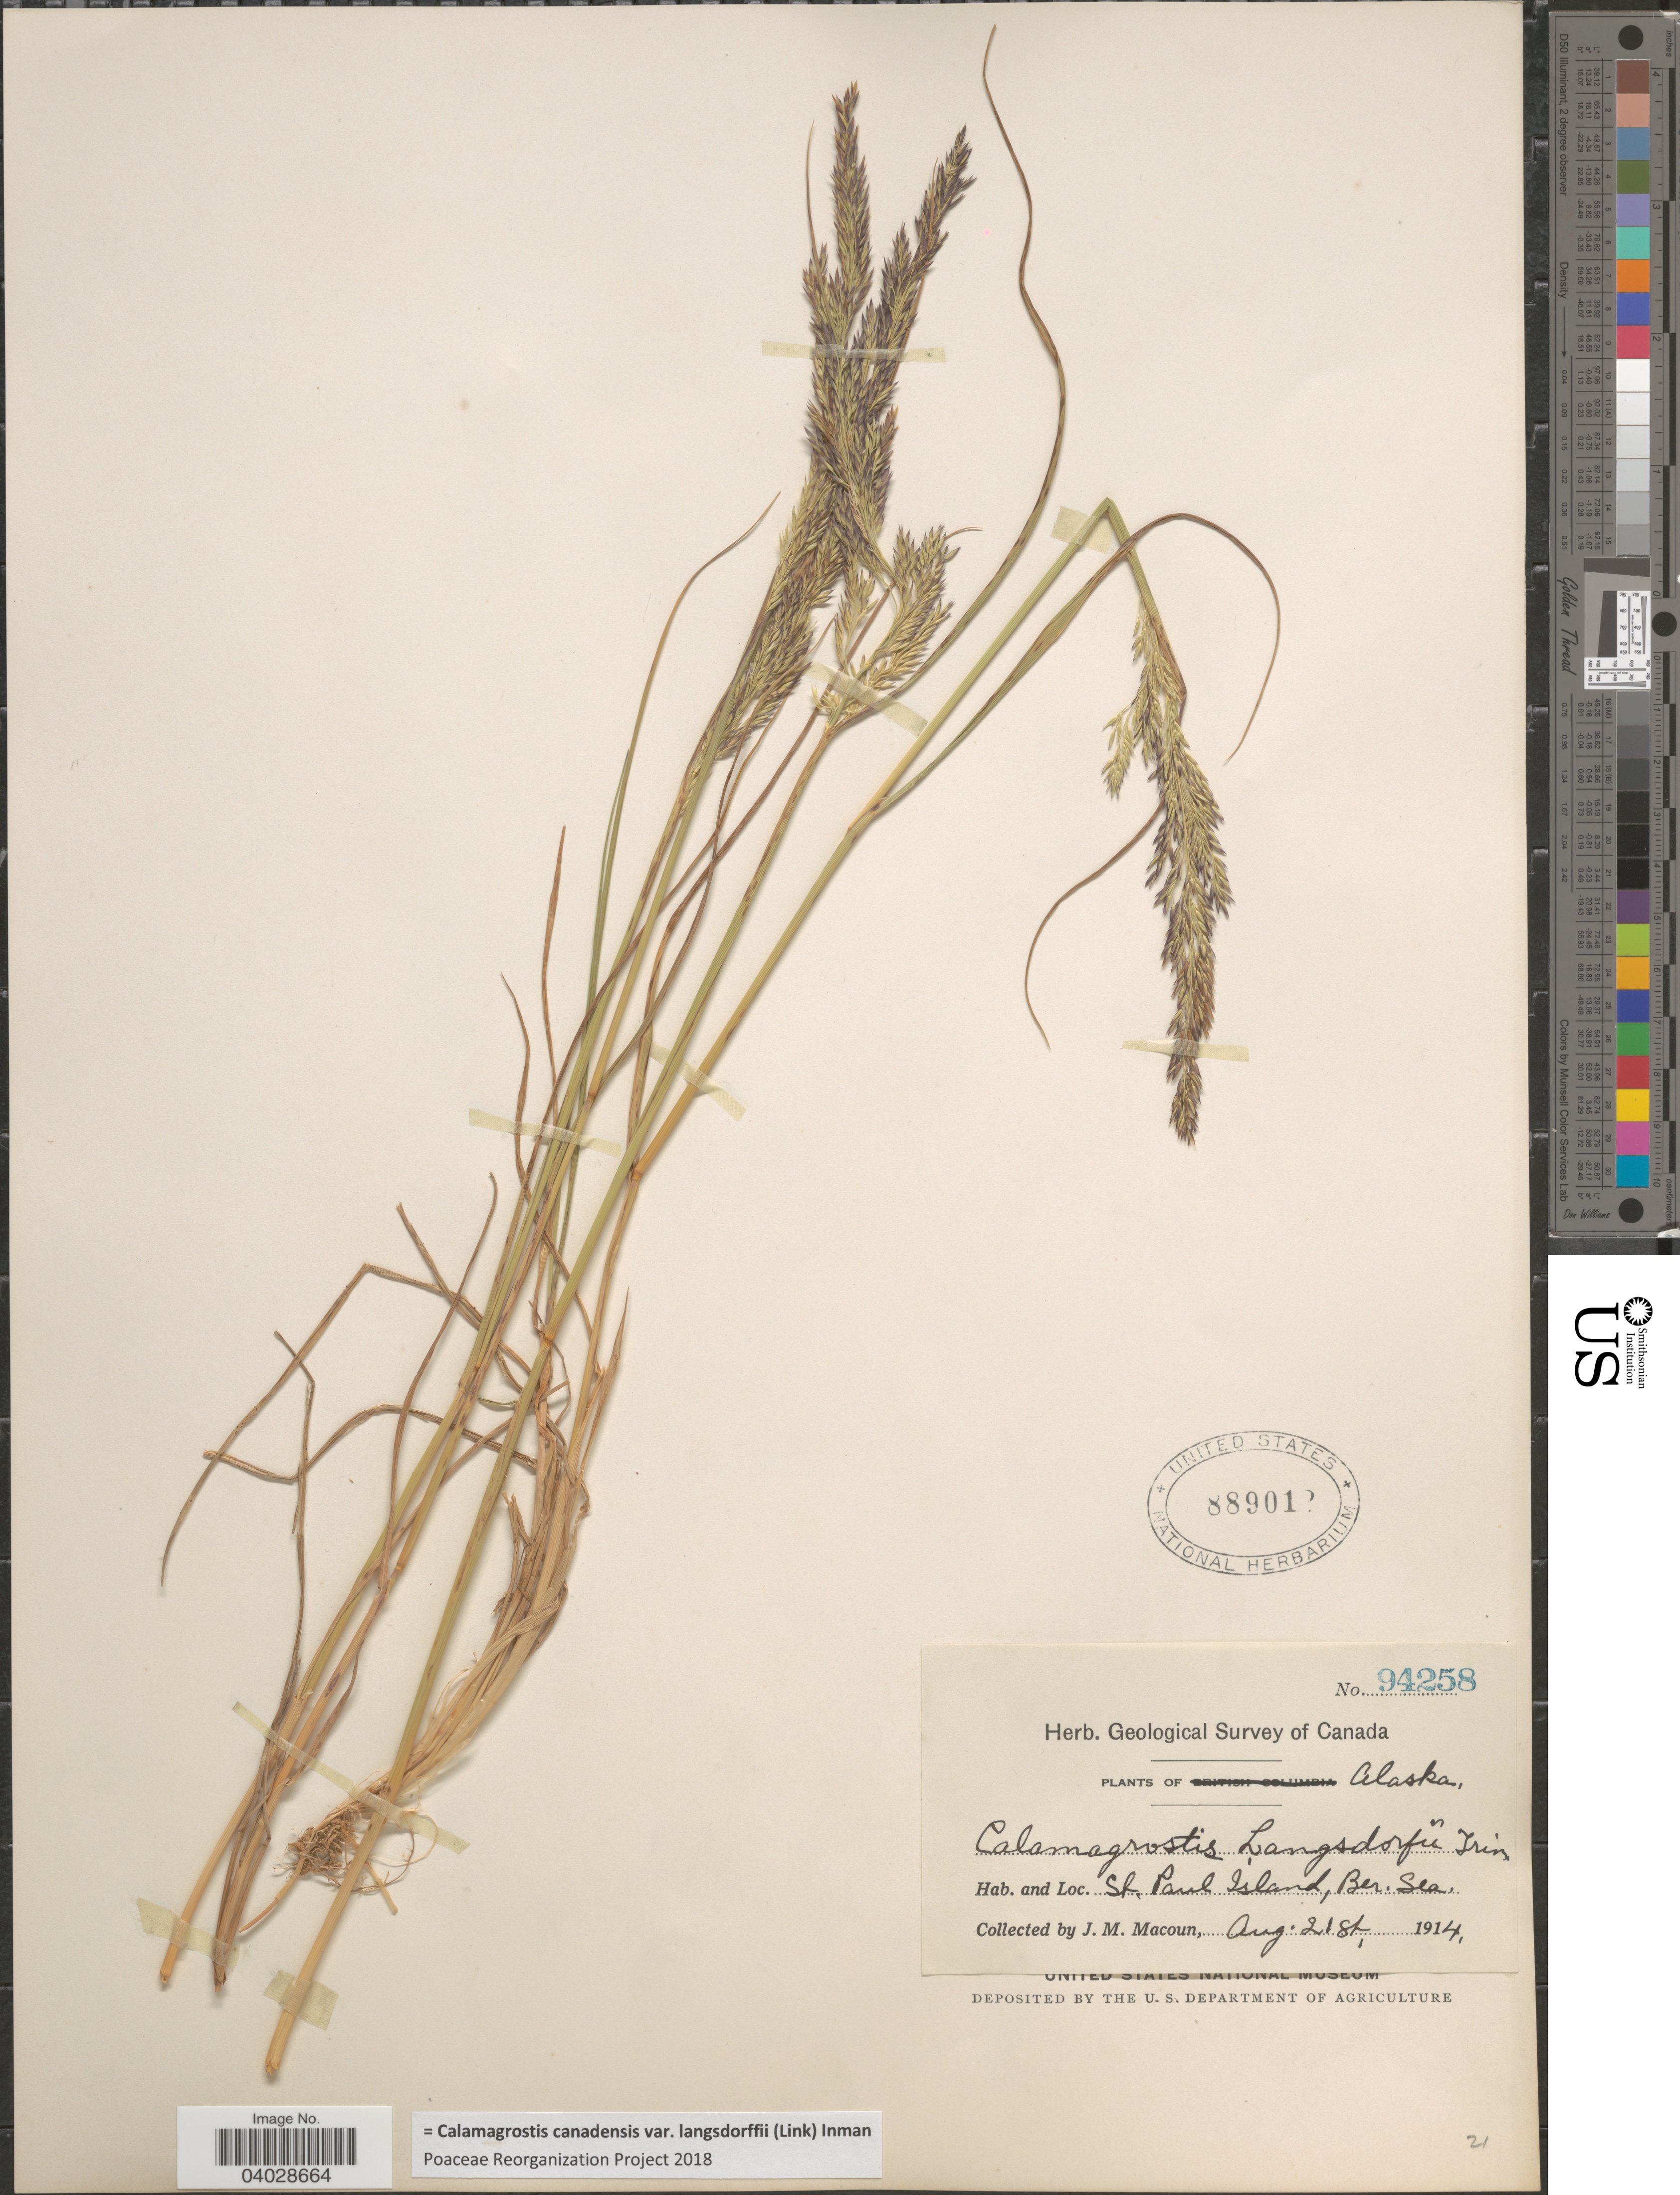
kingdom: Plantae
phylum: Tracheophyta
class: Liliopsida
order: Poales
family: Poaceae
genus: Calamagrostis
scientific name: Calamagrostis canadensis var. langsdorffii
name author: (Link) Inman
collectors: J. M. Macoun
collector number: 94258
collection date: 1914-08-21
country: United States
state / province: Alaska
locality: St. Paul Island, Ber. Sea.